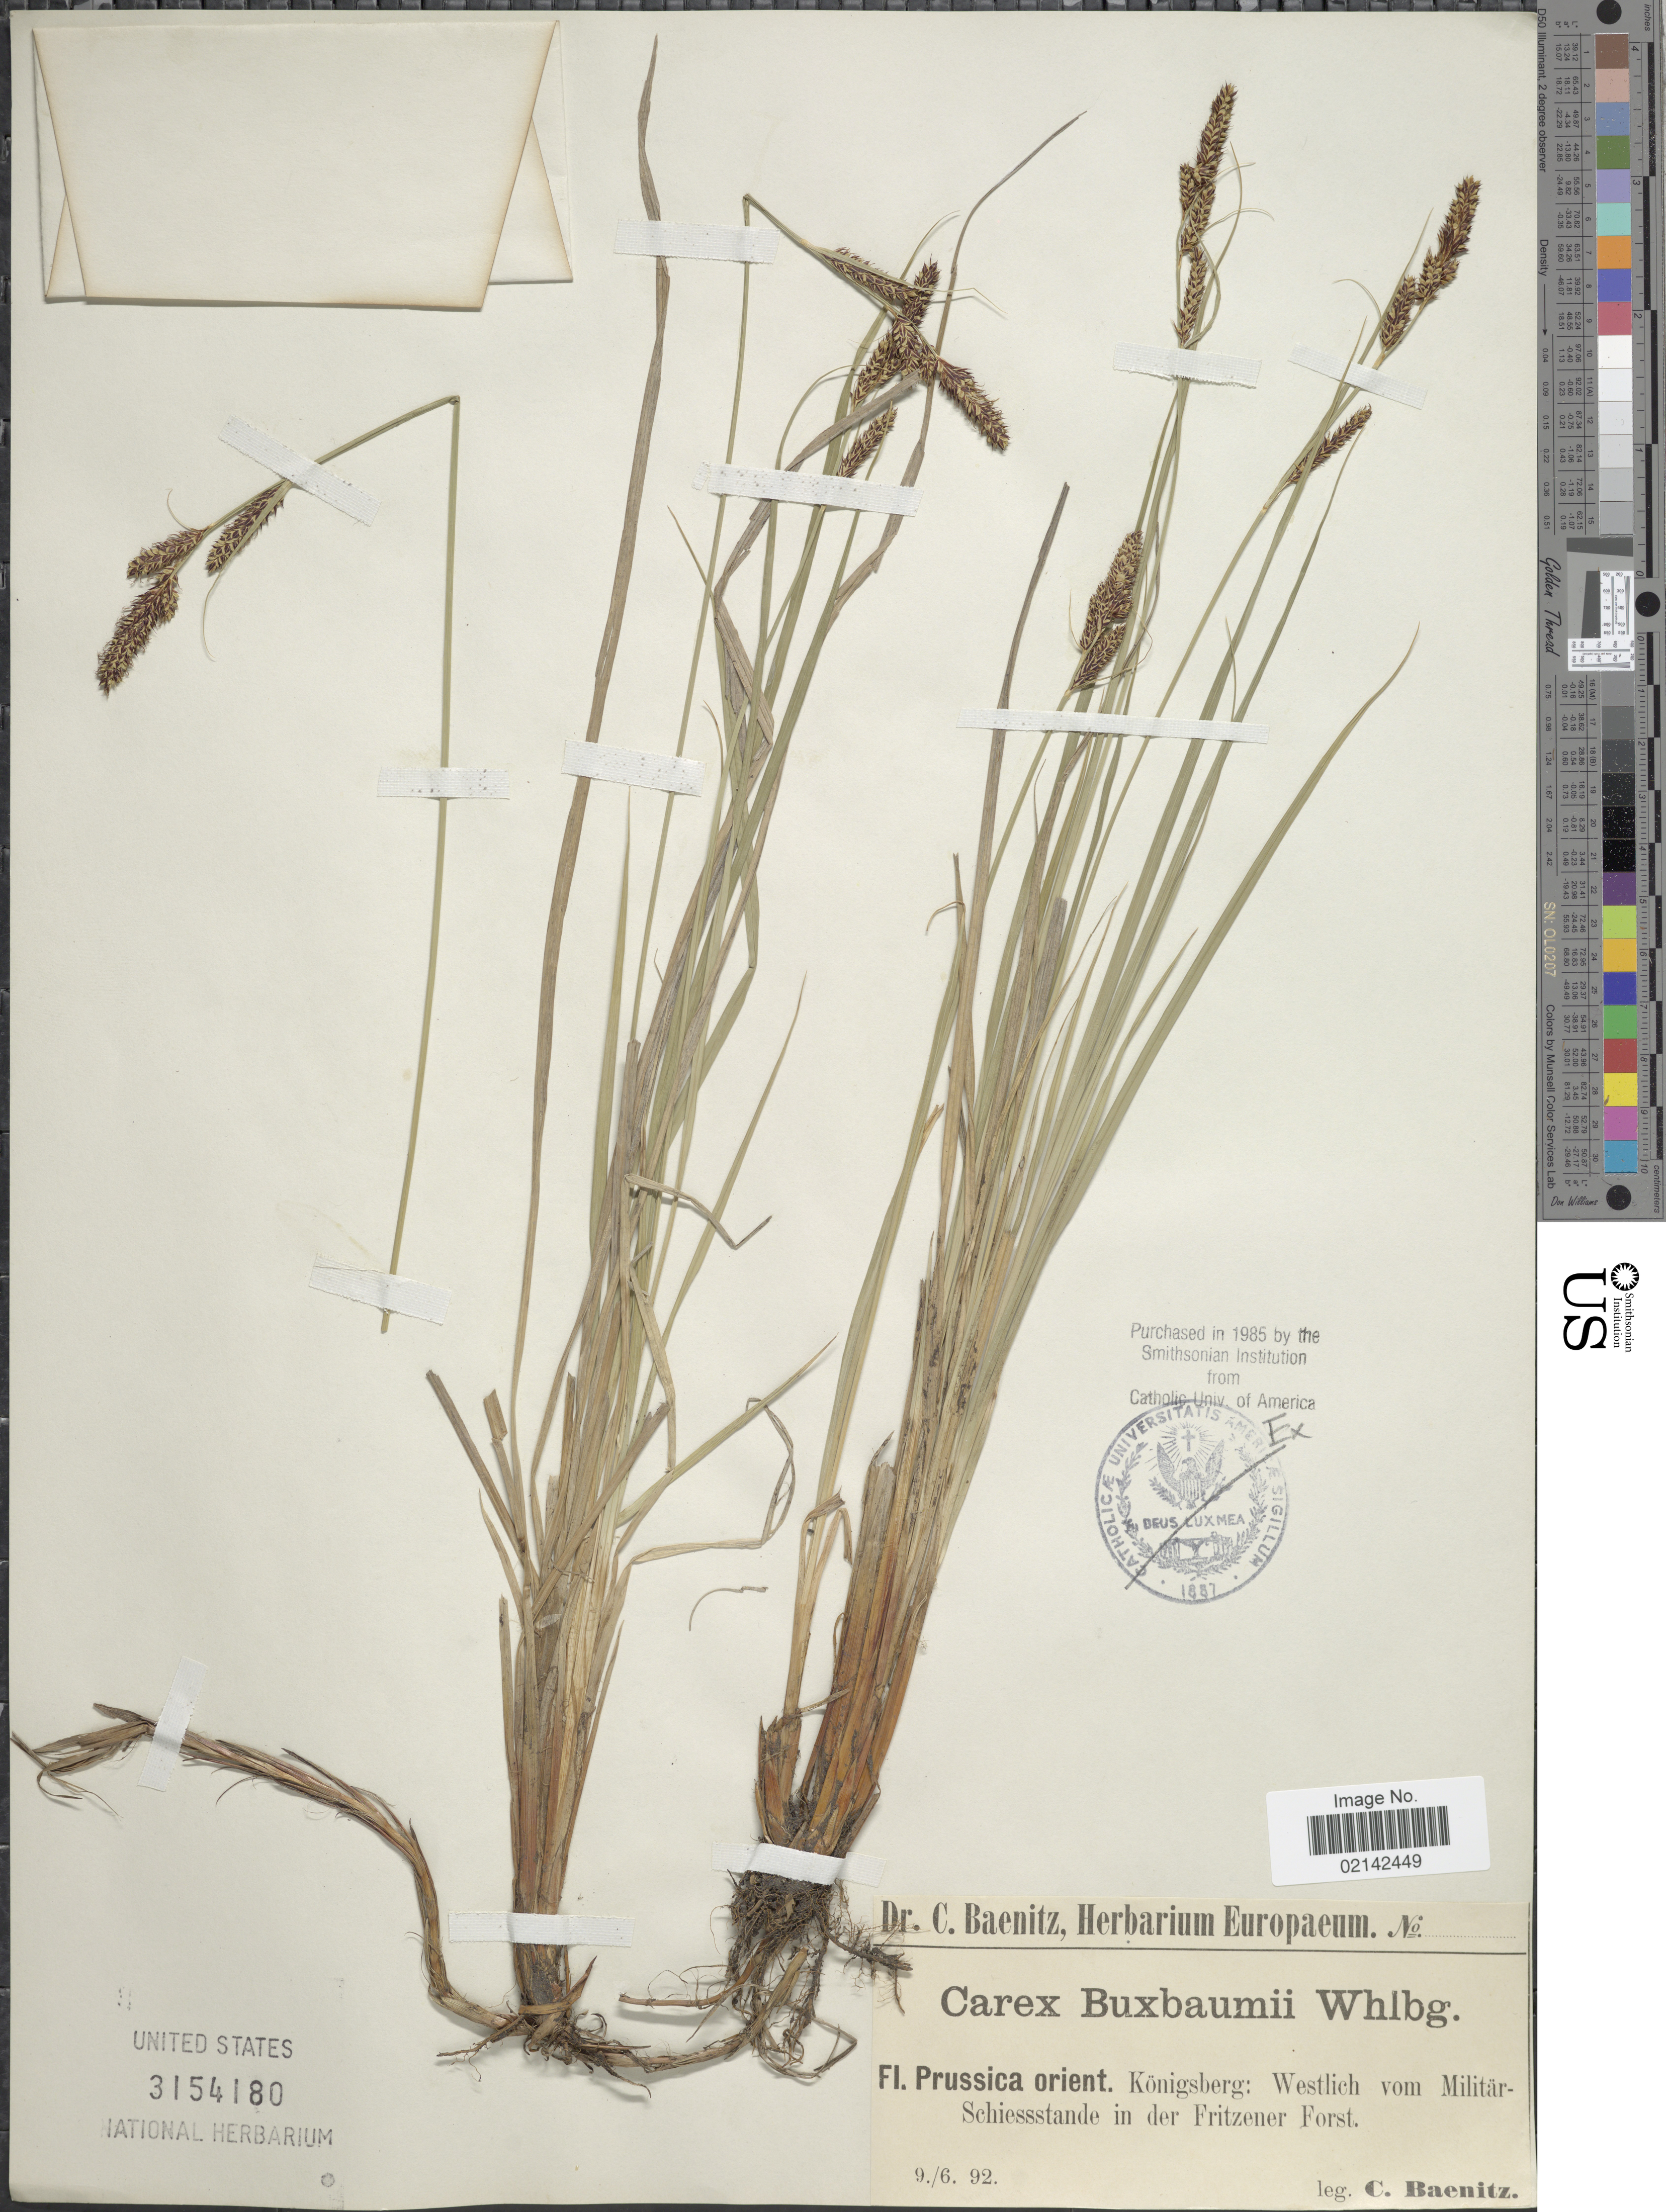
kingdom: Plantae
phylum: Tracheophyta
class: Liliopsida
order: Poales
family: Cyperaceae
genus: Carex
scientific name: Carex buxbaumii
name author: Wahlenb.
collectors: C. G. Baenitz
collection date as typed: Transcribed d/m/y: 9/6/92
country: Russian Federation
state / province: Kaliningrad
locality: Fl. Prussica orient. Konigsberg: Westlich vom Militair-Schiessstande in der Fritzener Forst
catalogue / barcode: US 3154180